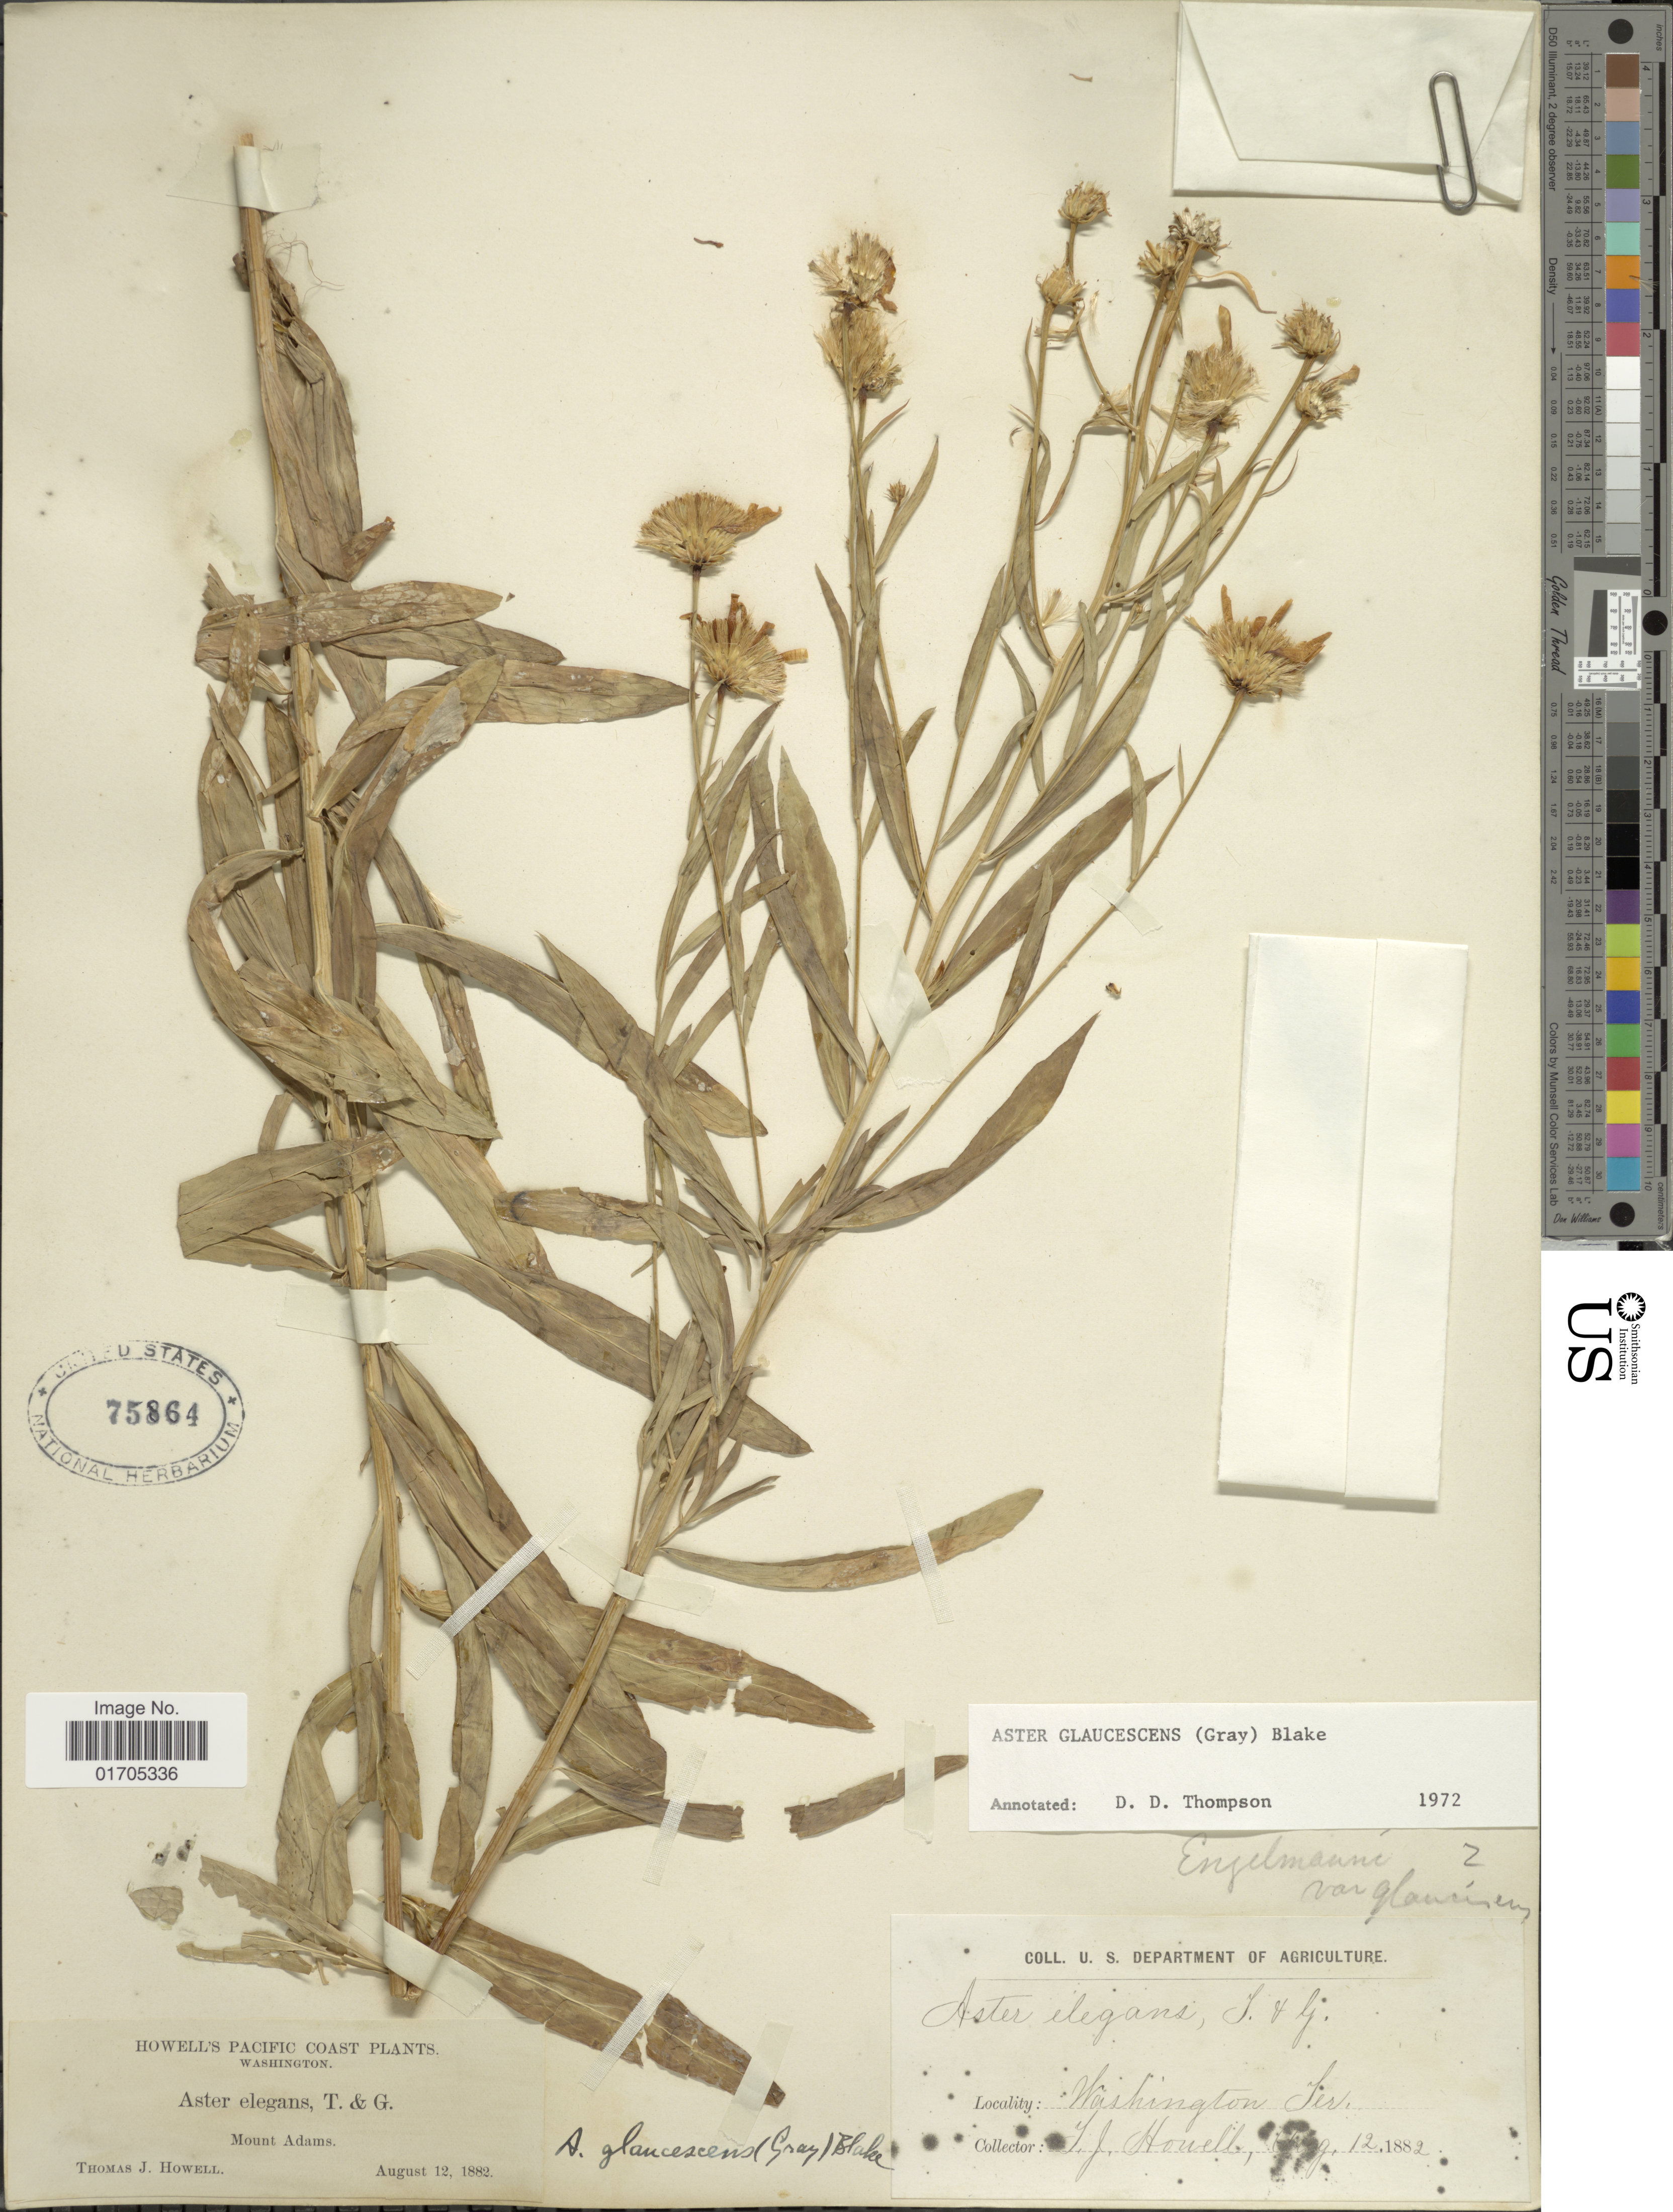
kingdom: Plantae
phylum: Tracheophyta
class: Magnoliopsida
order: Asterales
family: Asteraceae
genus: Eucephalus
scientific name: Eucephalus glaucescens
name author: (A. Gray) Greene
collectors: T. J. Howell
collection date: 1882-08-12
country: United States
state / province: Washington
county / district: Yakima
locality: Howell's Pacific Coast Plants, Mount Adams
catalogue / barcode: US 75864